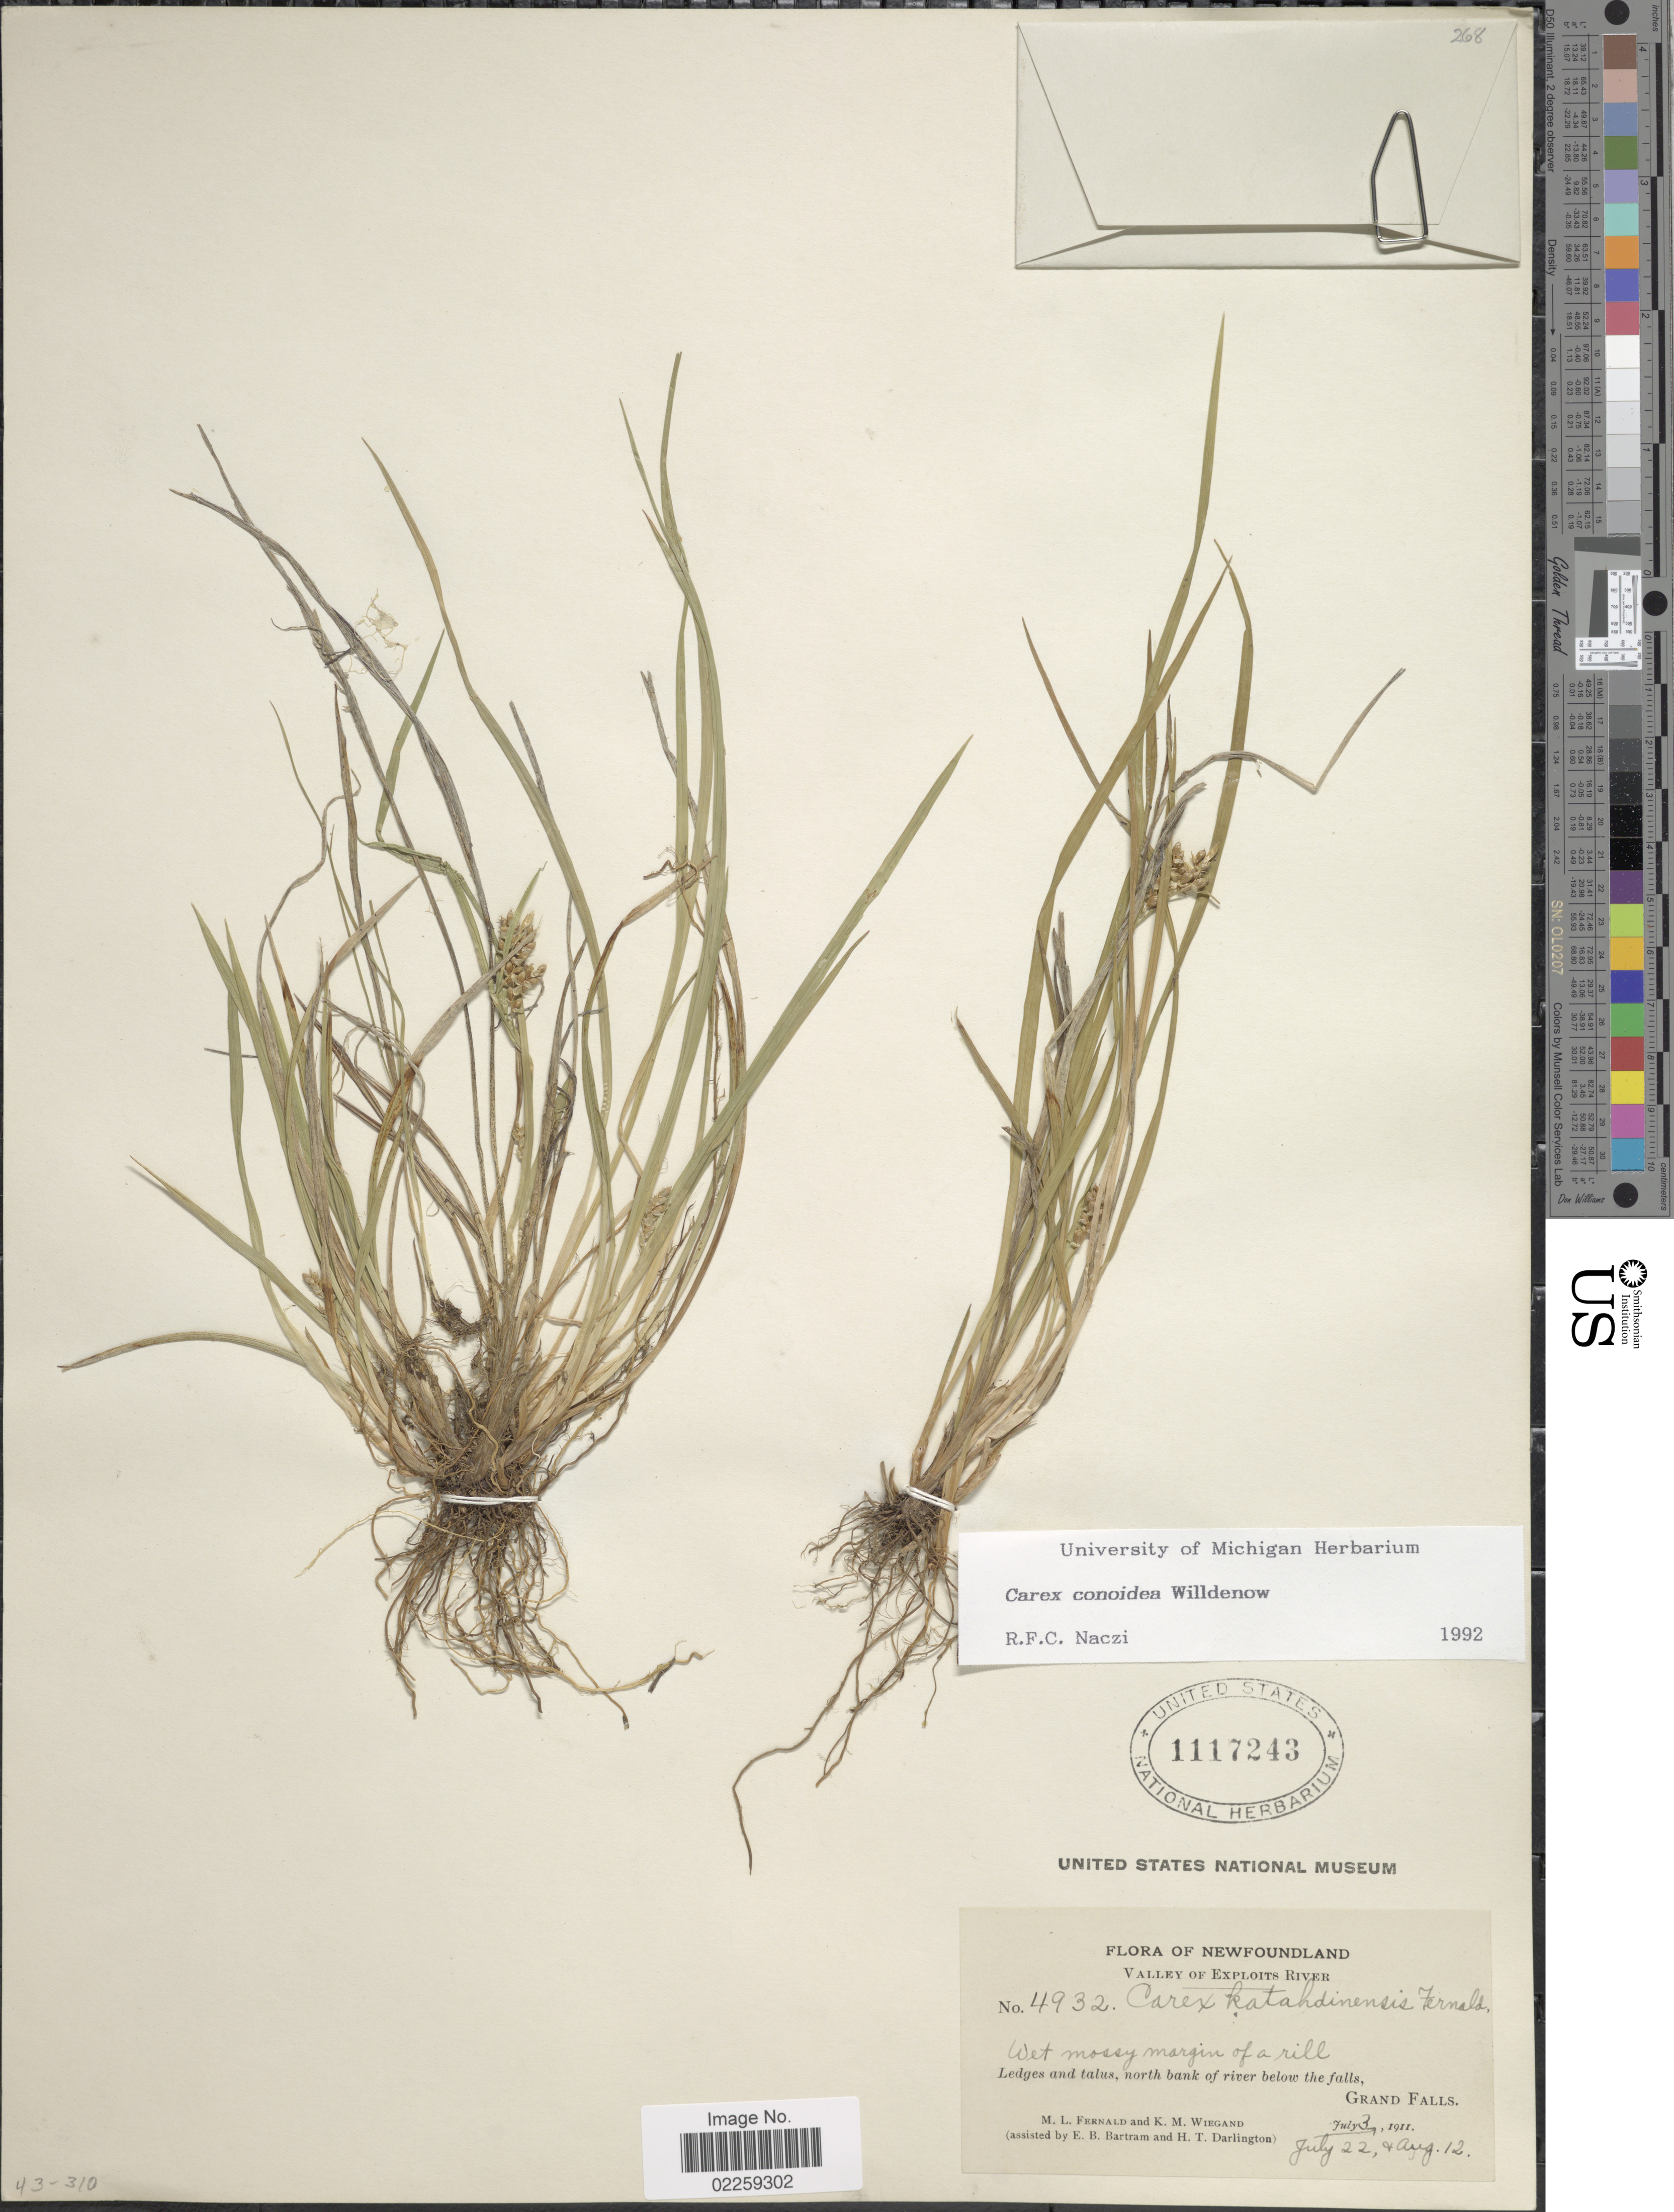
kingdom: Plantae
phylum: Tracheophyta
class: Liliopsida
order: Poales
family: Cyperaceae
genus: Carex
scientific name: Carex conoidea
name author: Willd.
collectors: M. L. Fernald & K. M. Wiegand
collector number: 4923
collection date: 1911-07-03/1911-08-12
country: Canada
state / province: Newfoundland and Labrador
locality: Valley of Exploits River, North bank of river below the falls Grand Falls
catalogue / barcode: US 1117243